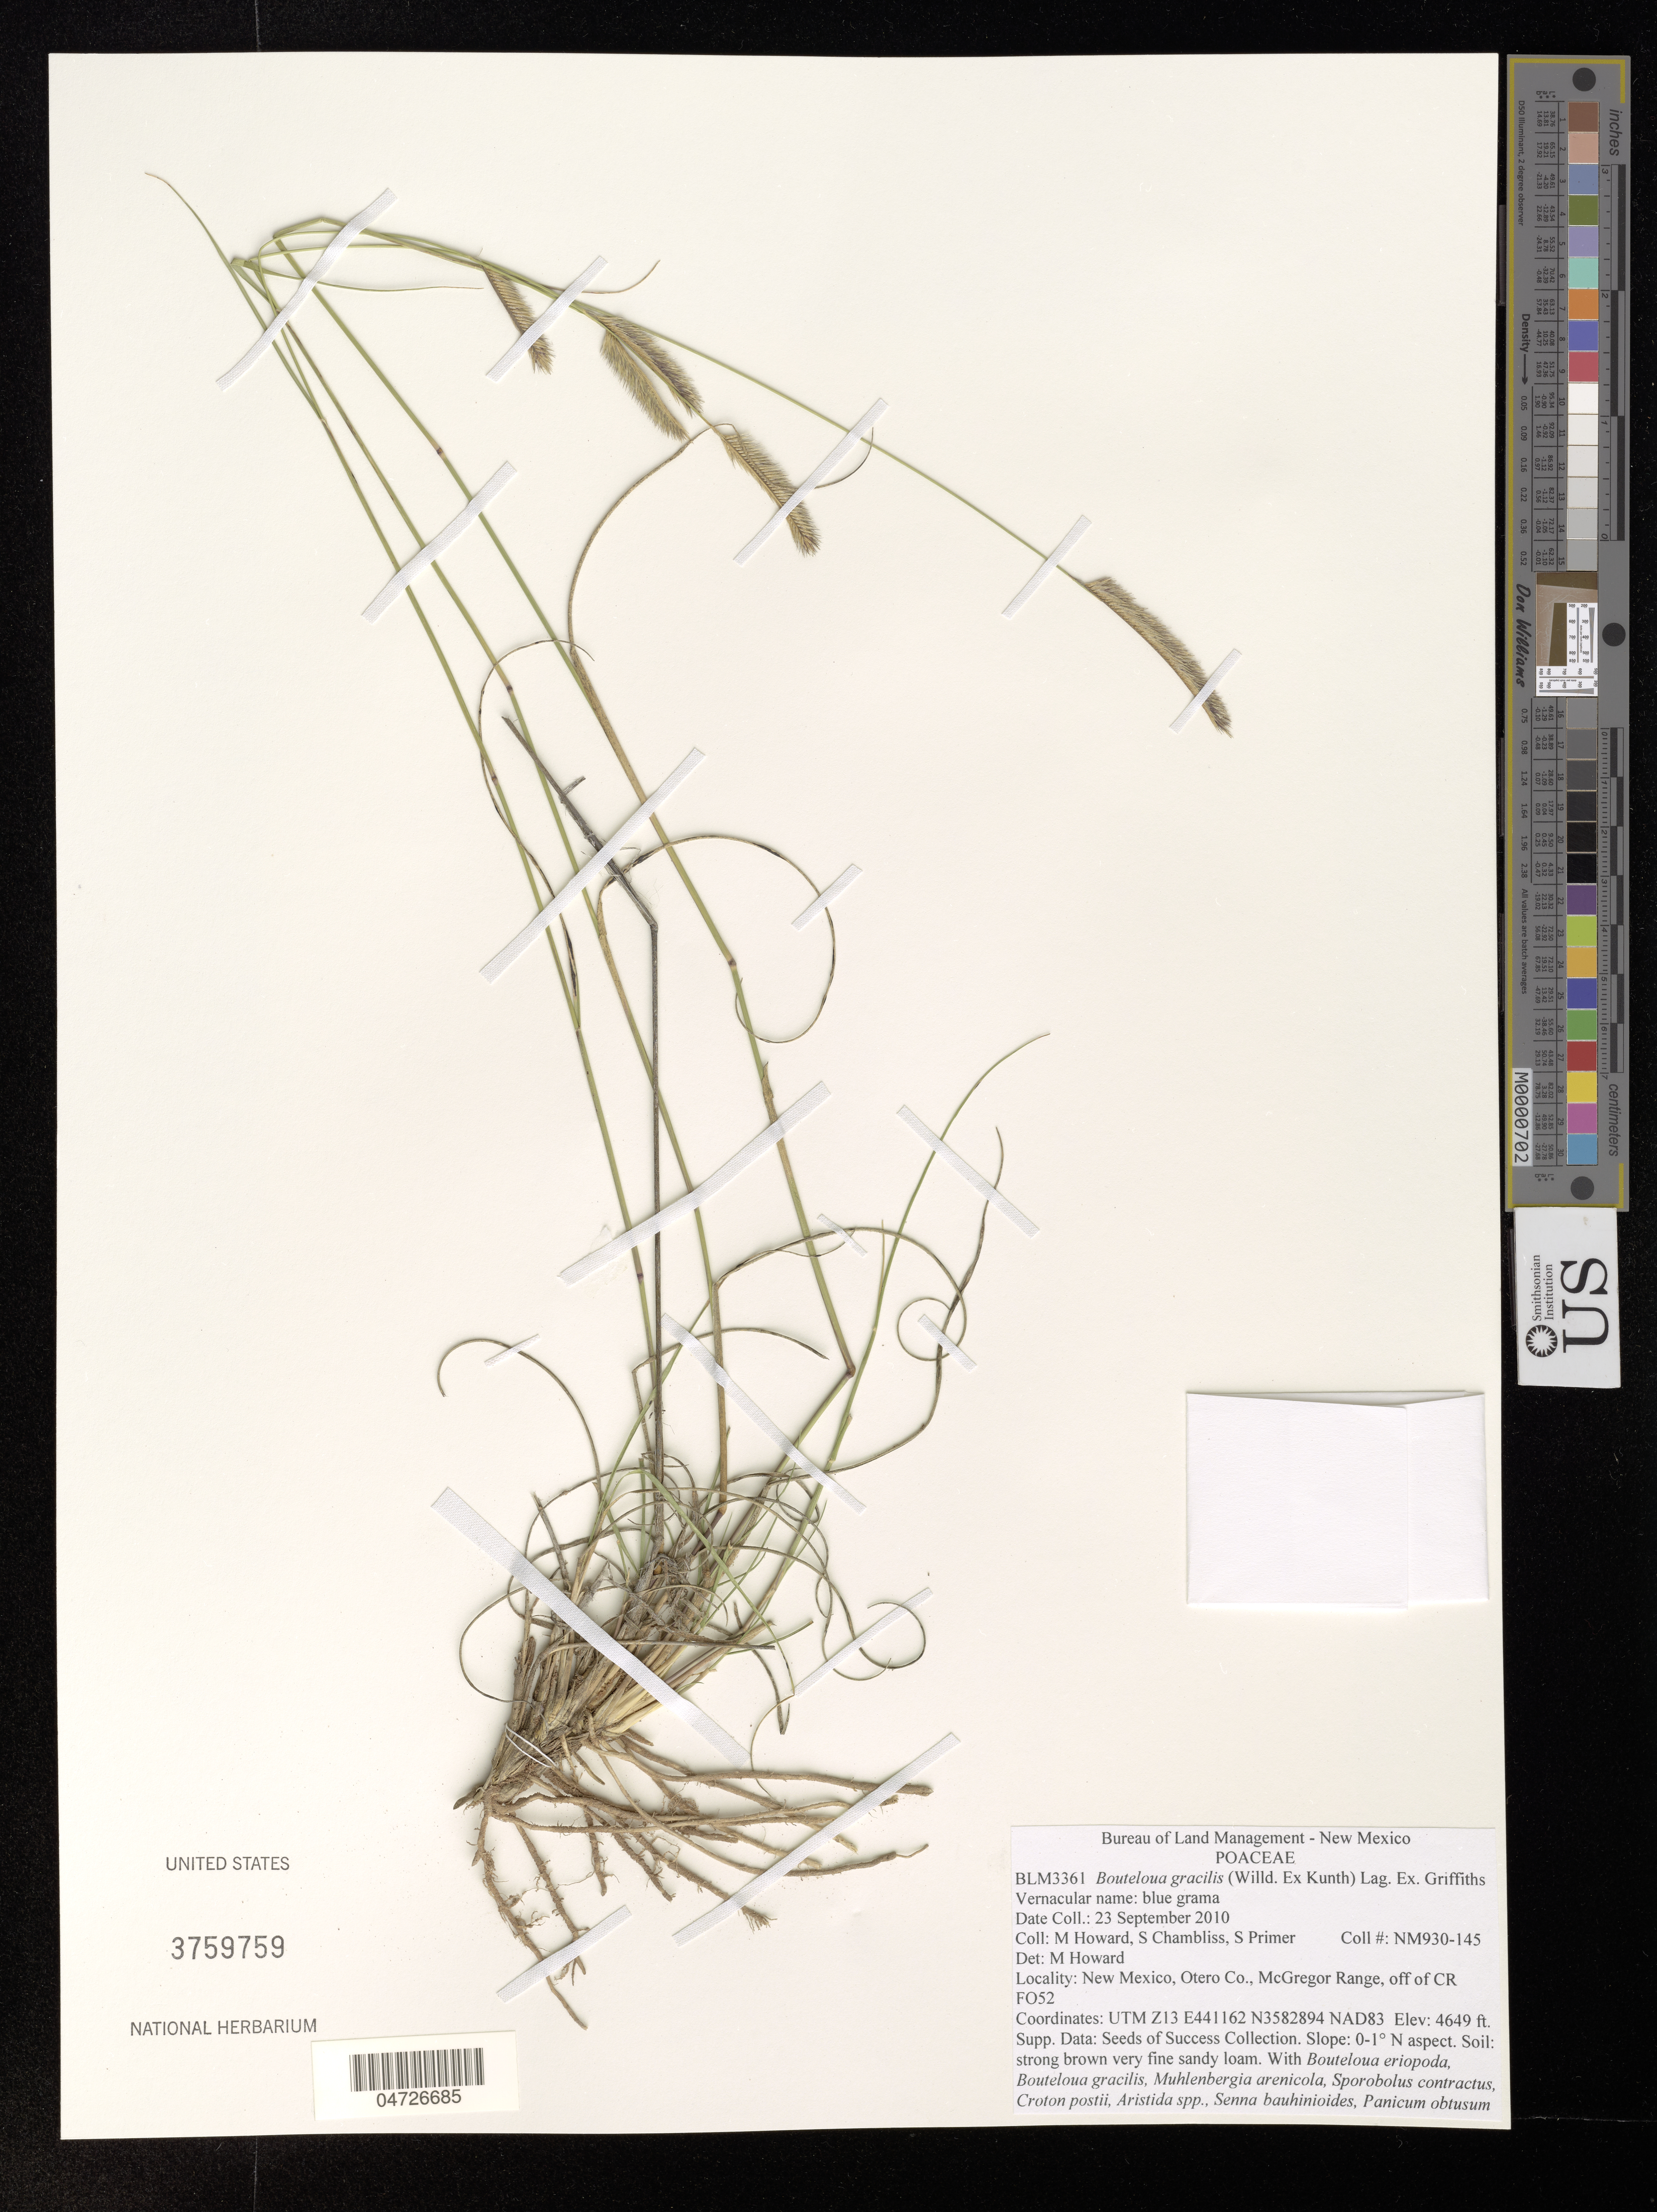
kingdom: Plantae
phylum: Tracheophyta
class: Liliopsida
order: Poales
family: Poaceae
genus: Bouteloua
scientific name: Bouteloua gracilis Vasey nom. rej.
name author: Vasey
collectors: M. Howard, S. Chambliss & S. Primer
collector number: NM930-145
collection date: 2010-09-23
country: United States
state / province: New Mexico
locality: Otero Co., McGregor Range, off of CR FO52.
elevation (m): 1417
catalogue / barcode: US 3759759